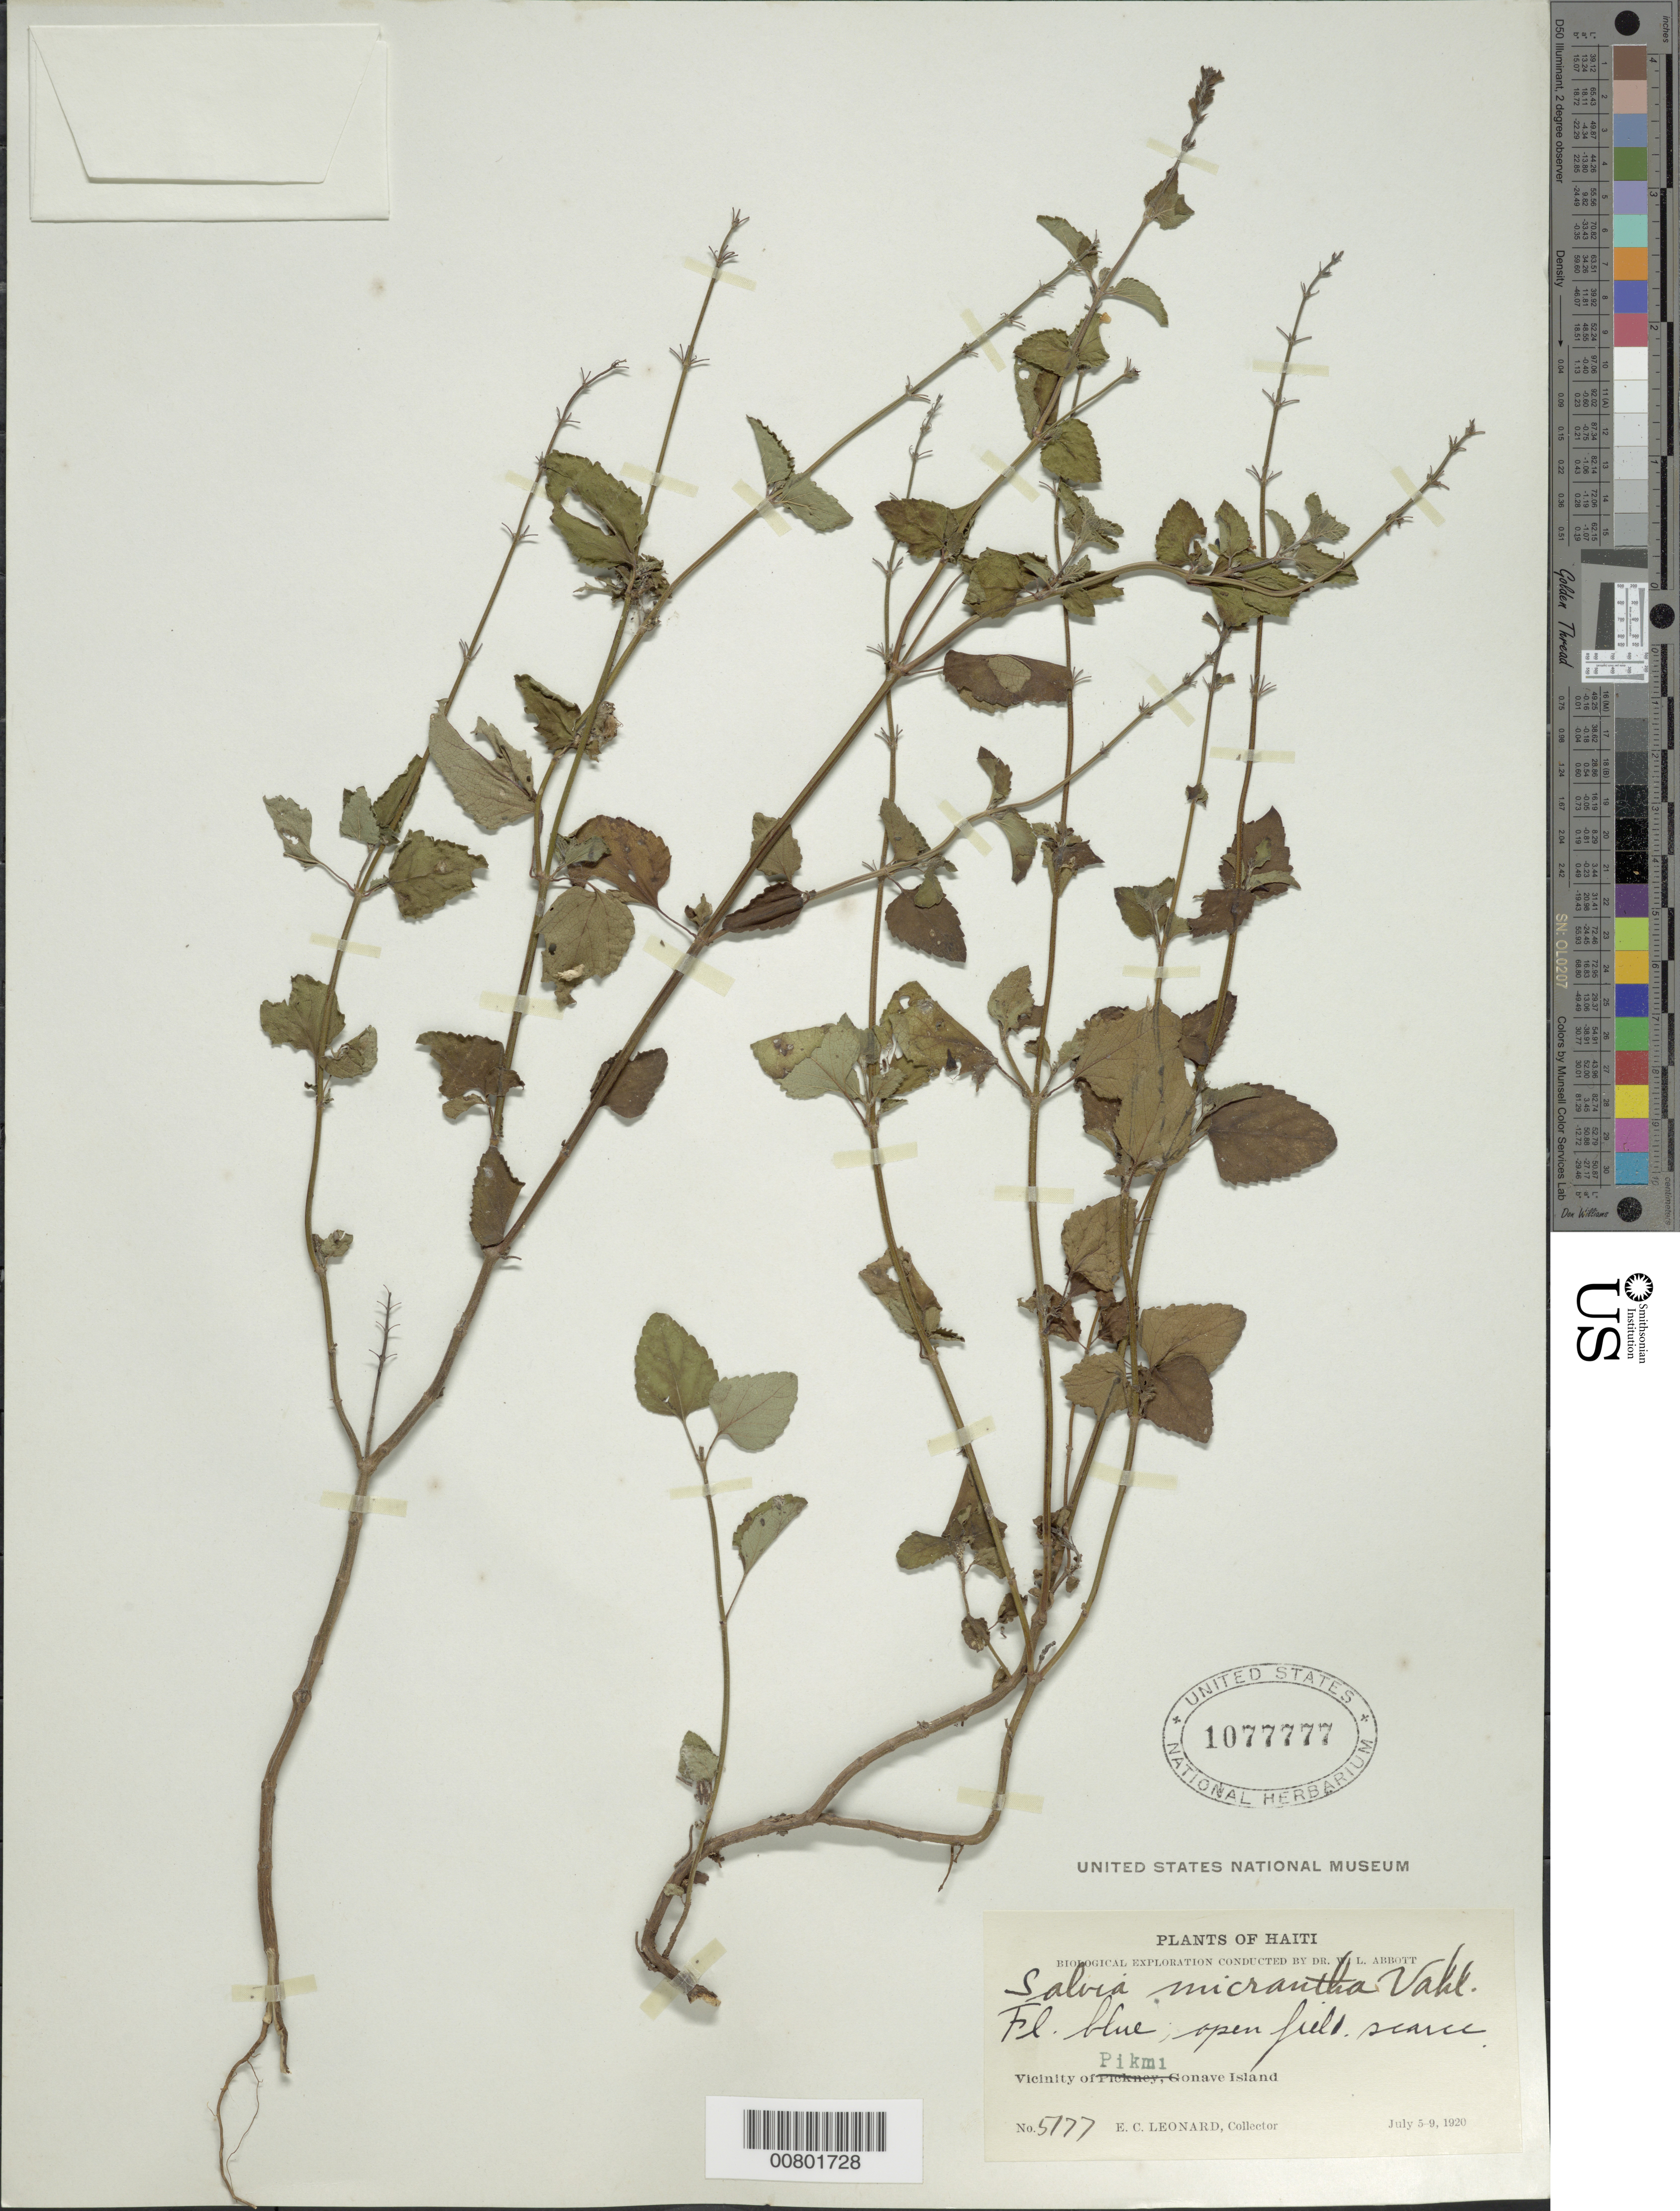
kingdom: Plantae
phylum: Tracheophyta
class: Magnoliopsida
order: Lamiales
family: Lamiaceae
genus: Salvia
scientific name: Salvia micrantha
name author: Vahl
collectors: E. C. Leonard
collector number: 5177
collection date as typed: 05 Jul 1920 to 09 Jul 1920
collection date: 1920-07-05/1920-07-09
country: Haiti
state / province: Ouest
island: Île de la Gonâve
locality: Vicinity of Pikmi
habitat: Open field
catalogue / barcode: US 1077777